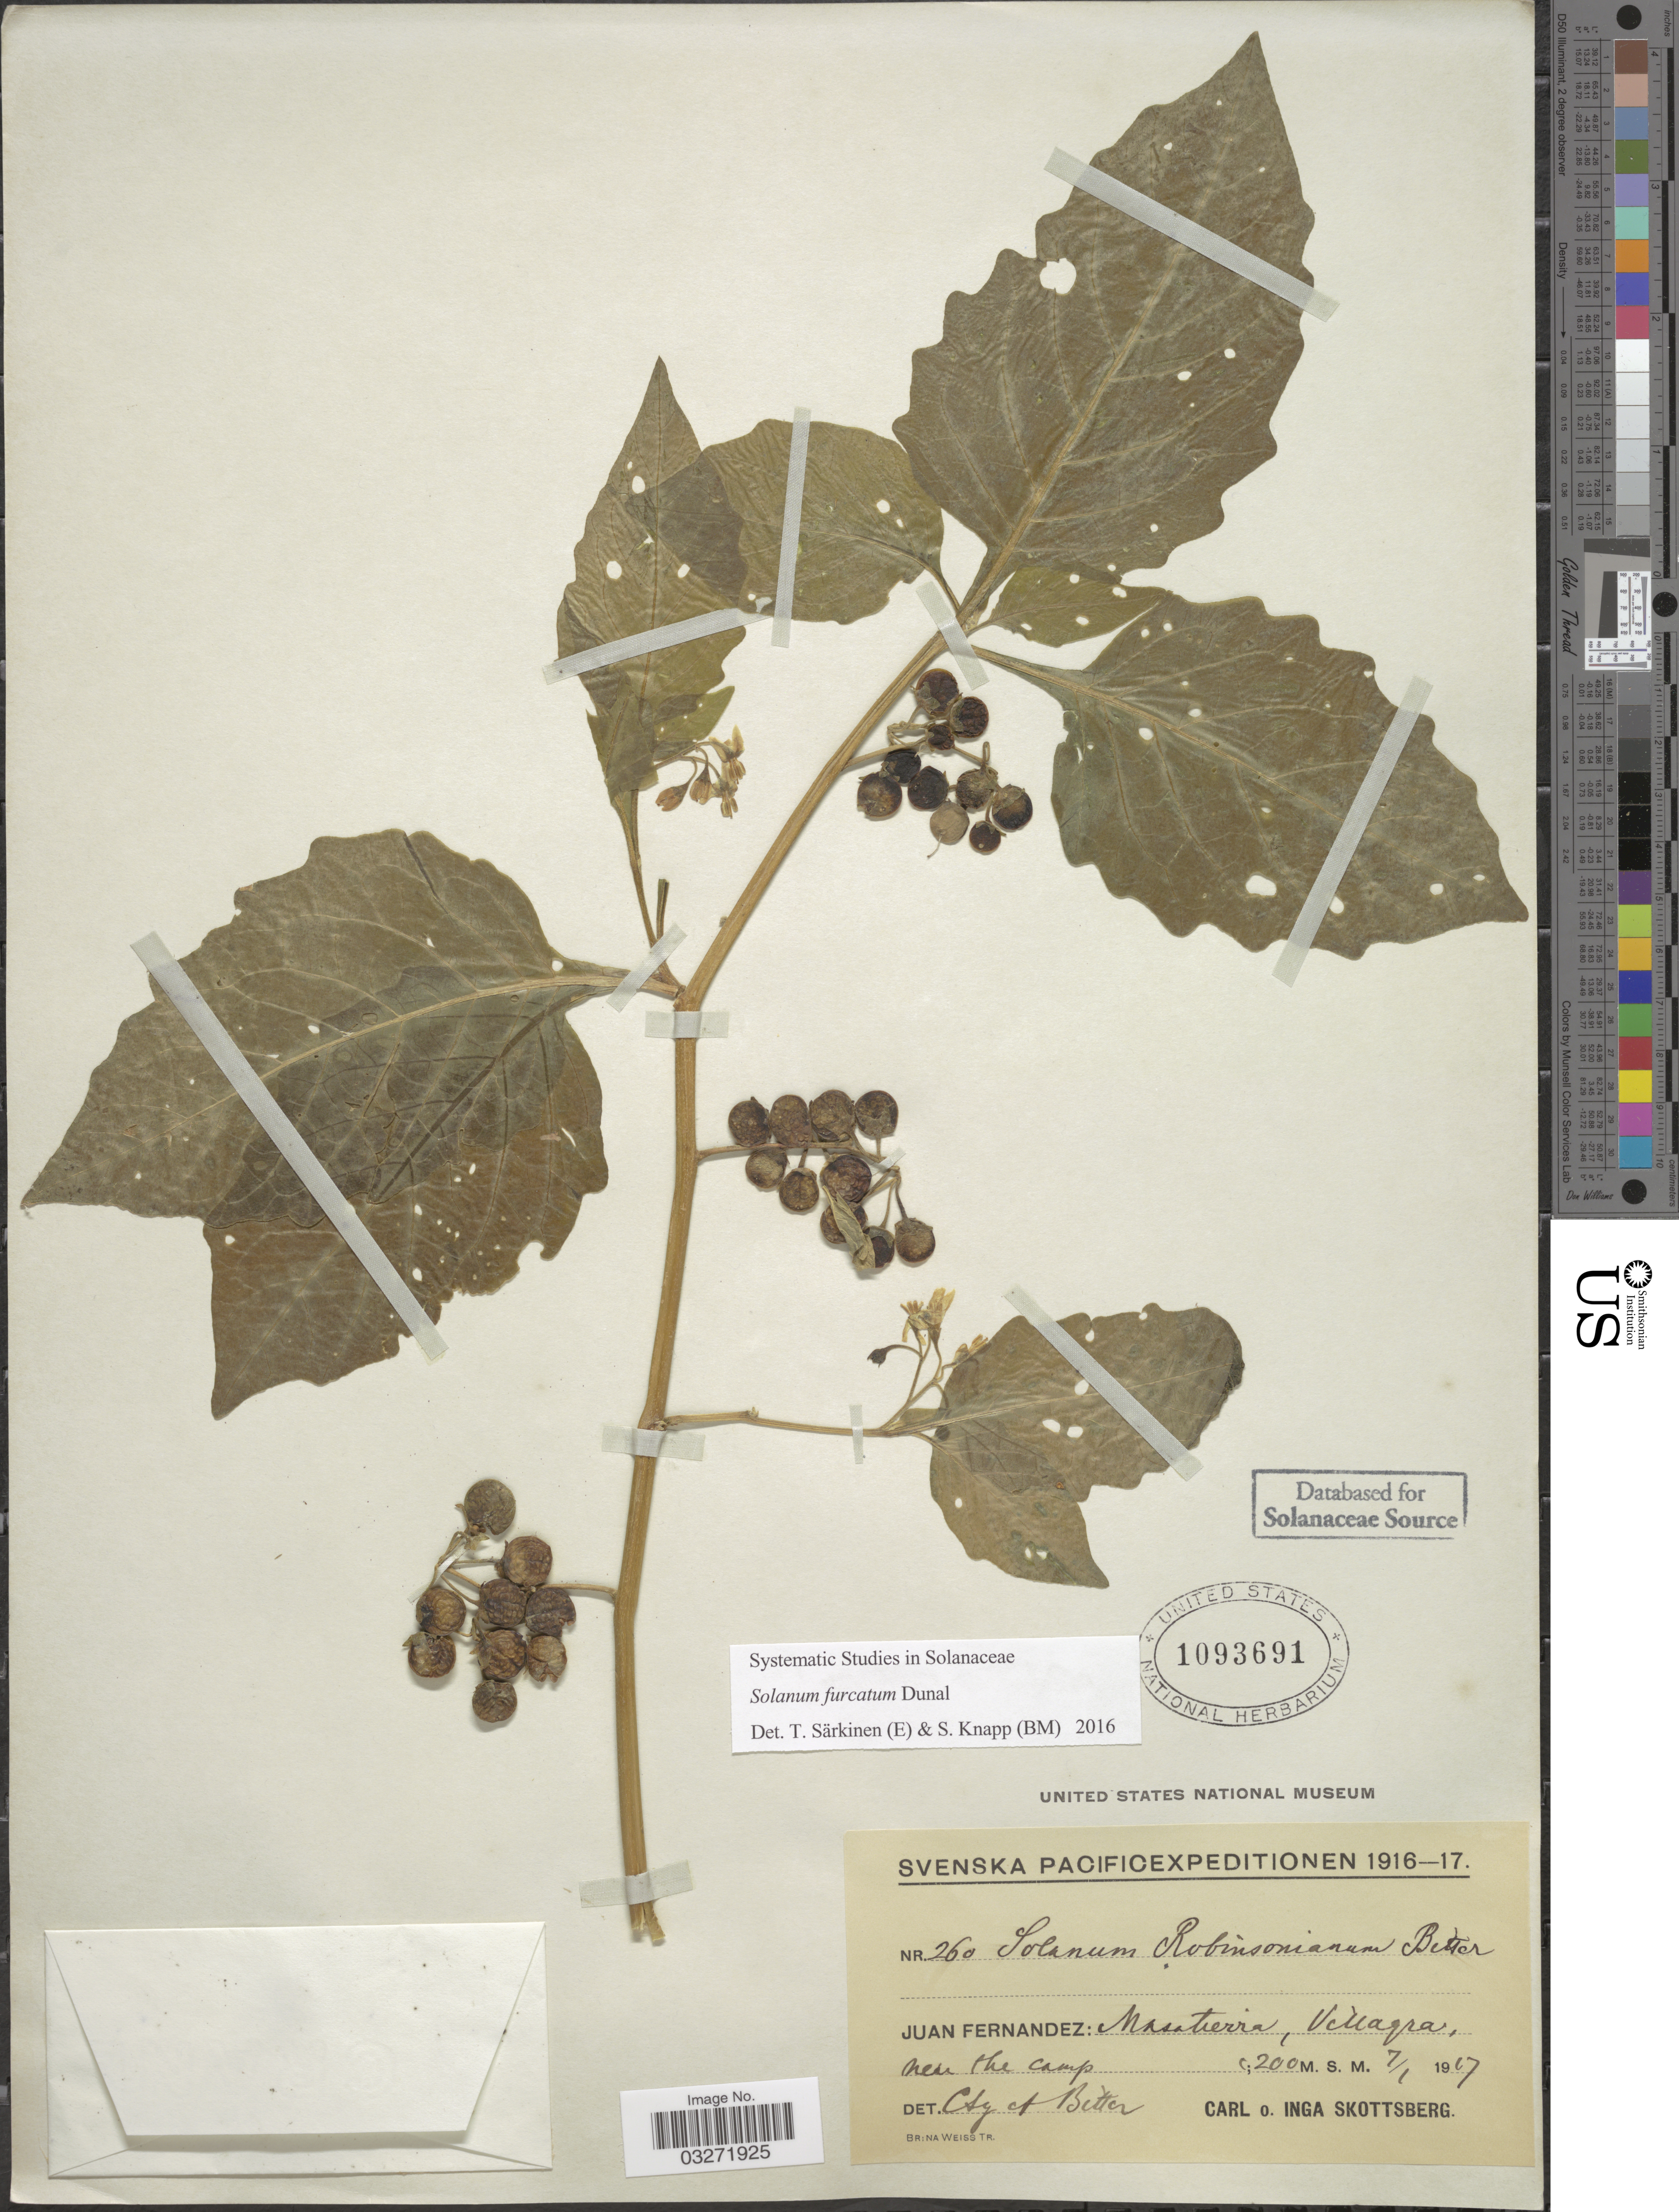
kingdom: Plantae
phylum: Tracheophyta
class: Magnoliopsida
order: Solanales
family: Solanaceae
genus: Solanum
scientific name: Solanum furcatum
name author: Dunal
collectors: C. Skottsberg & I. Skottsberg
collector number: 260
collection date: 1907-01-07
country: Chile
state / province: Valparaíso (V)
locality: Juan Fernandez: Masatierra, Villaqra, near the camp.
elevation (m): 200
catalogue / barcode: US 1093691